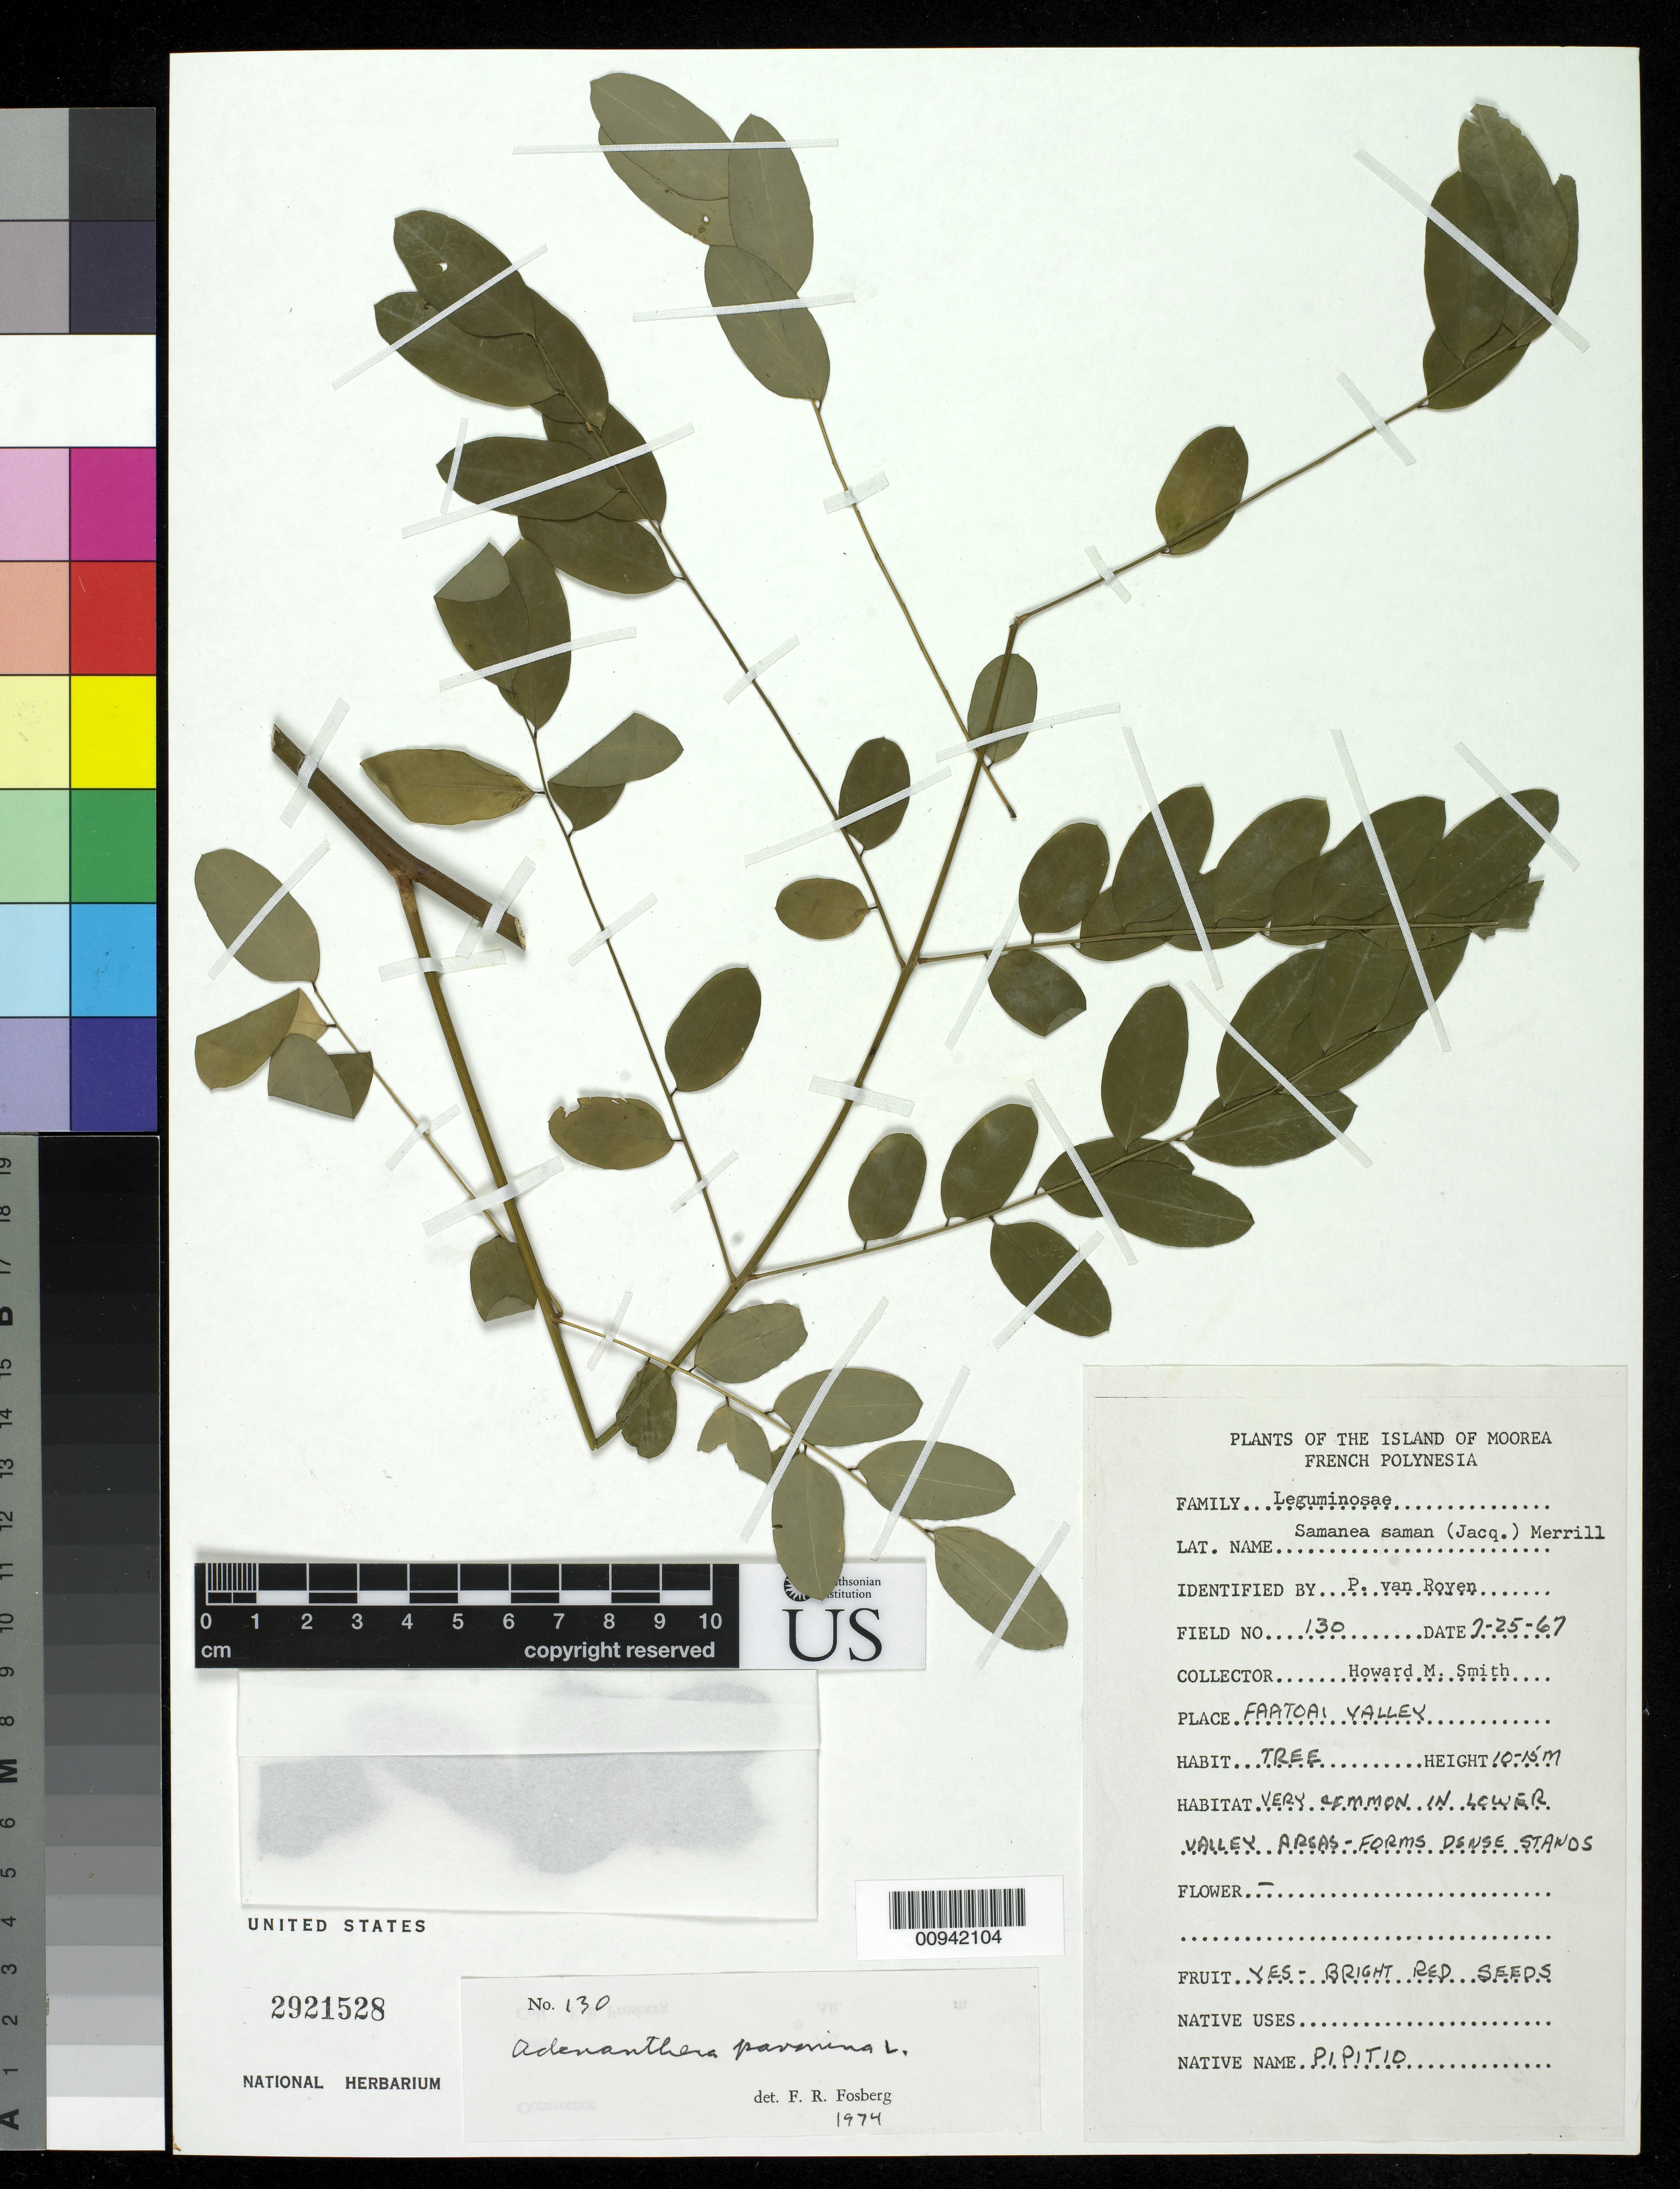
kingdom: Plantae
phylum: Tracheophyta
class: Magnoliopsida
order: Fabales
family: Fabaceae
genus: Adenanthera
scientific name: Adenanthera pavonina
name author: L.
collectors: H. M. Smith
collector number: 130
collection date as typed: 25 Jul 1967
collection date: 1967-07-25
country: French Polynesia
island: Moorea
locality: Faatoai Valley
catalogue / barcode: US 2921528